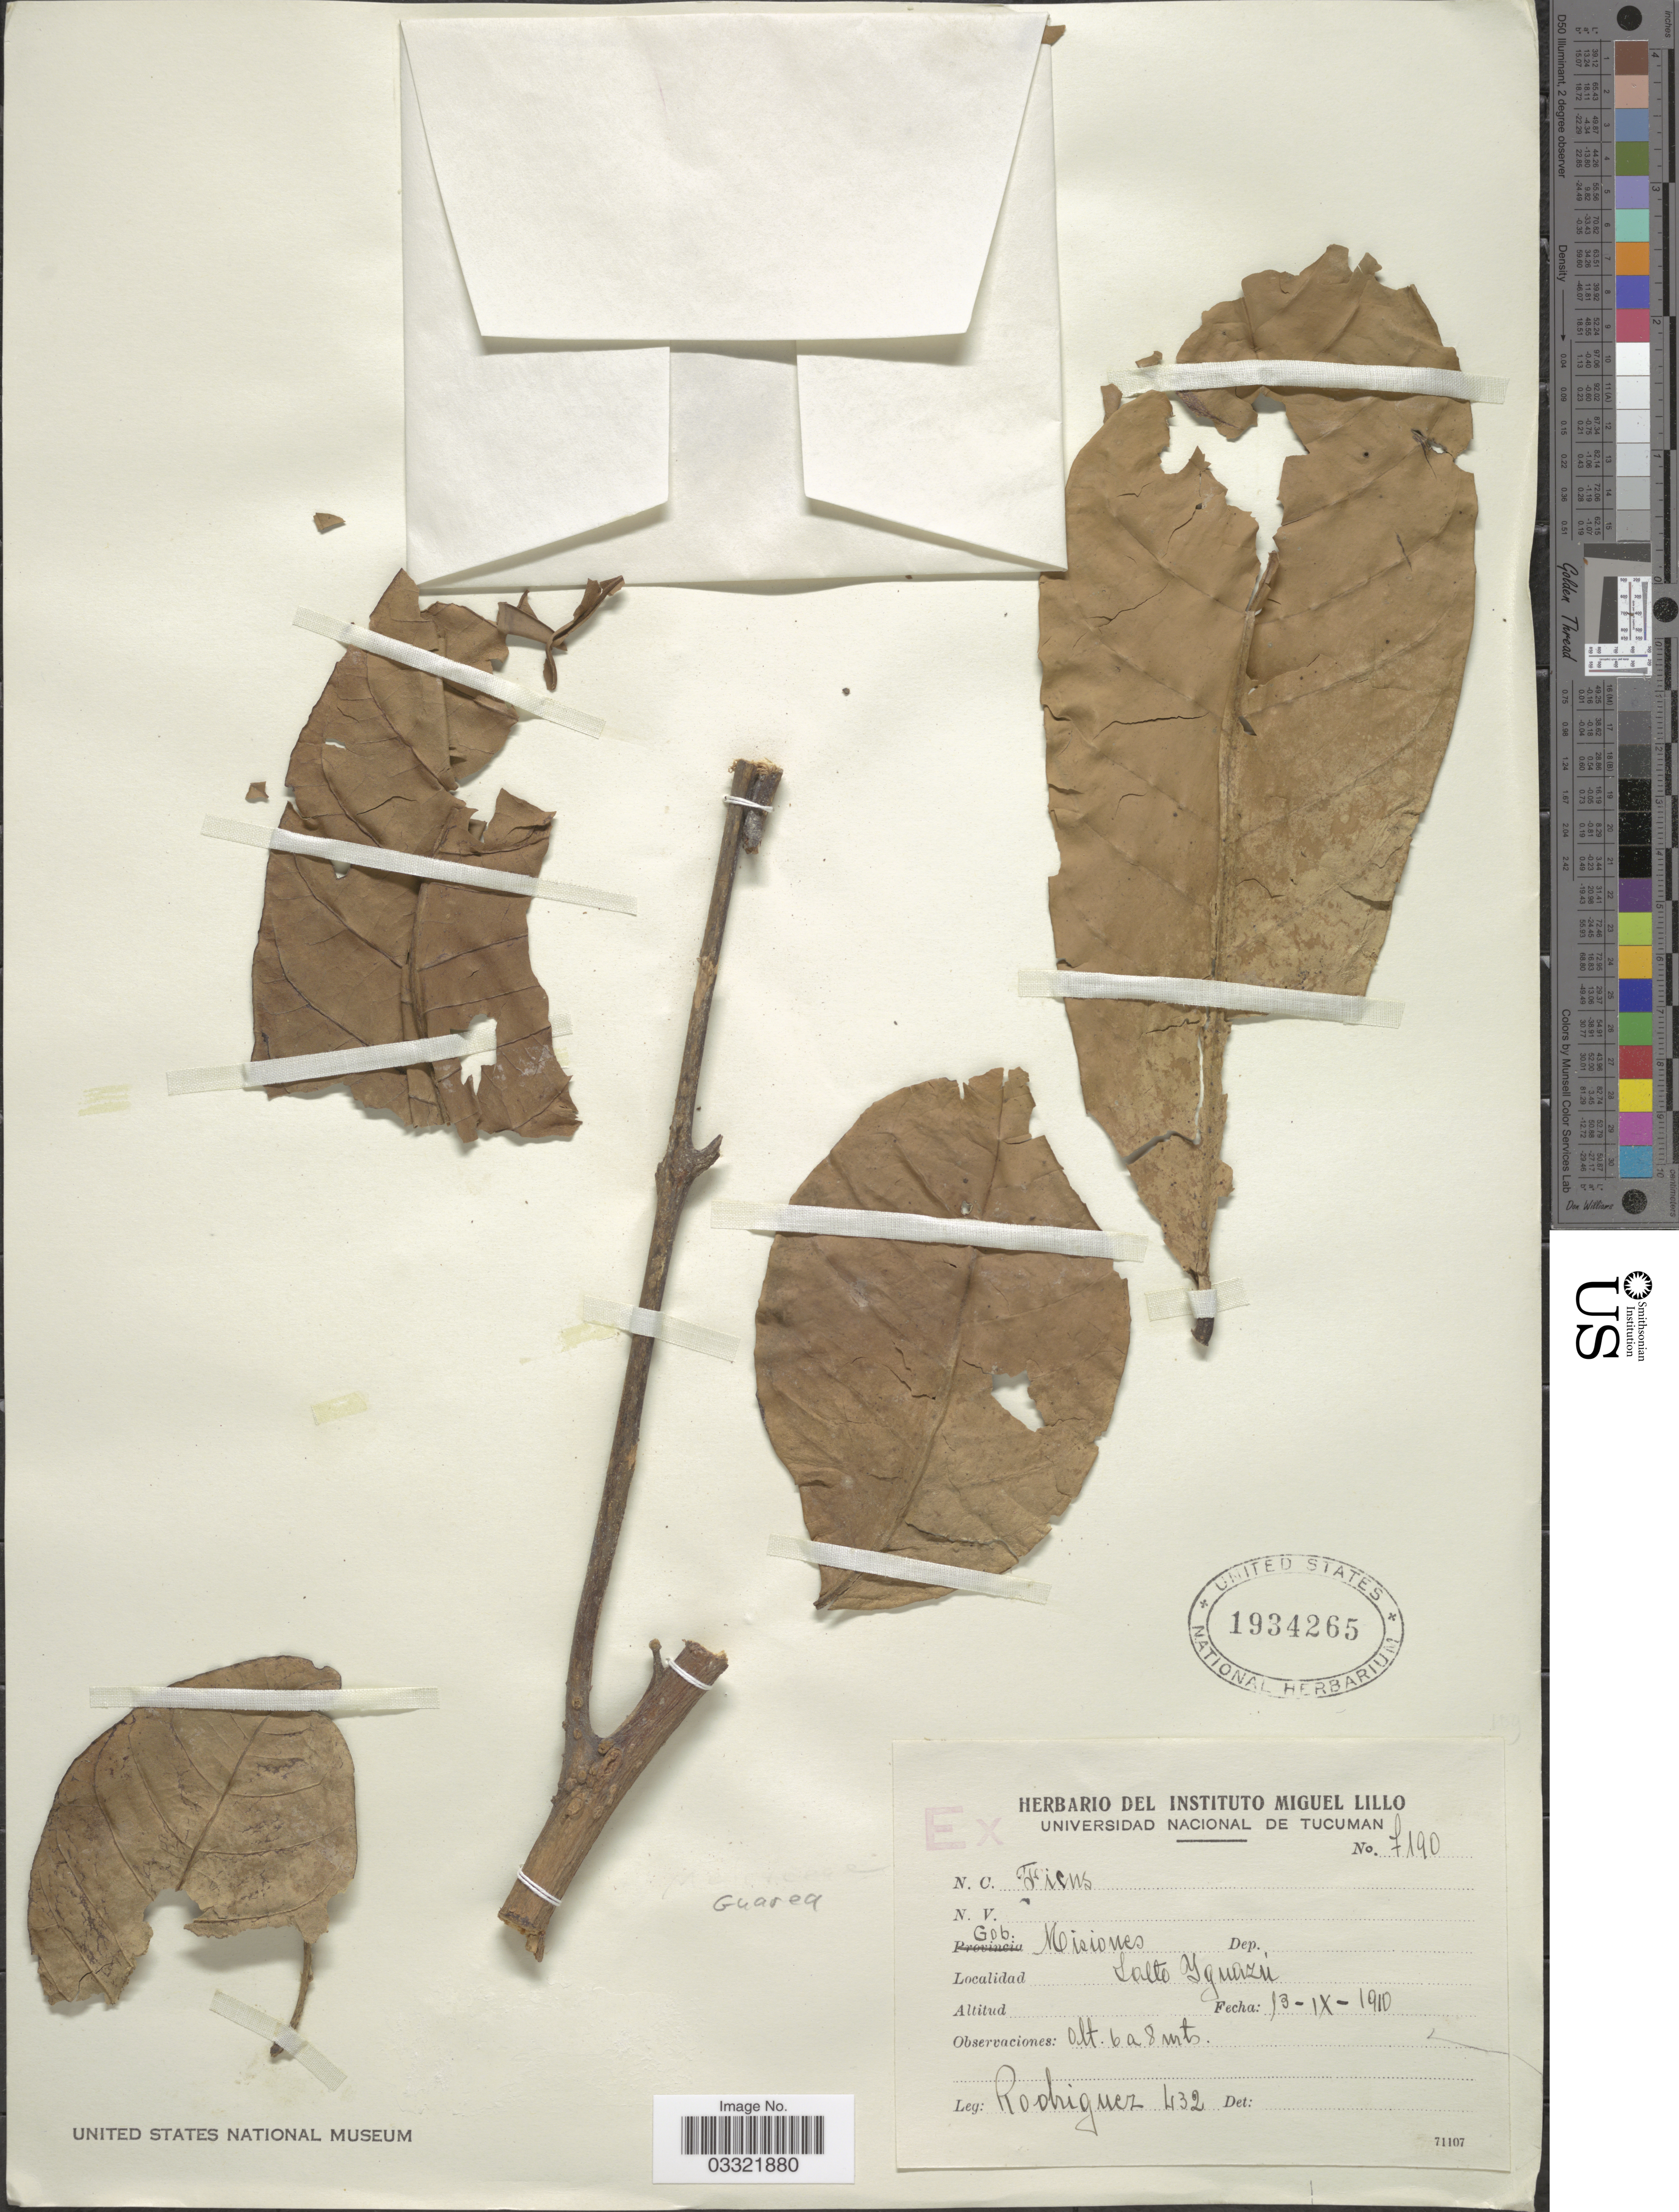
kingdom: Plantae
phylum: Tracheophyta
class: Magnoliopsida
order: Sapindales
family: Meliaceae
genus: Guarea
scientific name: Guarea sp.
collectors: Rodriguez, --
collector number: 432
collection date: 1910-09-13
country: Argentina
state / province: Misiones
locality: Gob. Misiones. Salto Iguazú.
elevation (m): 6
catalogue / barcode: US 1934265